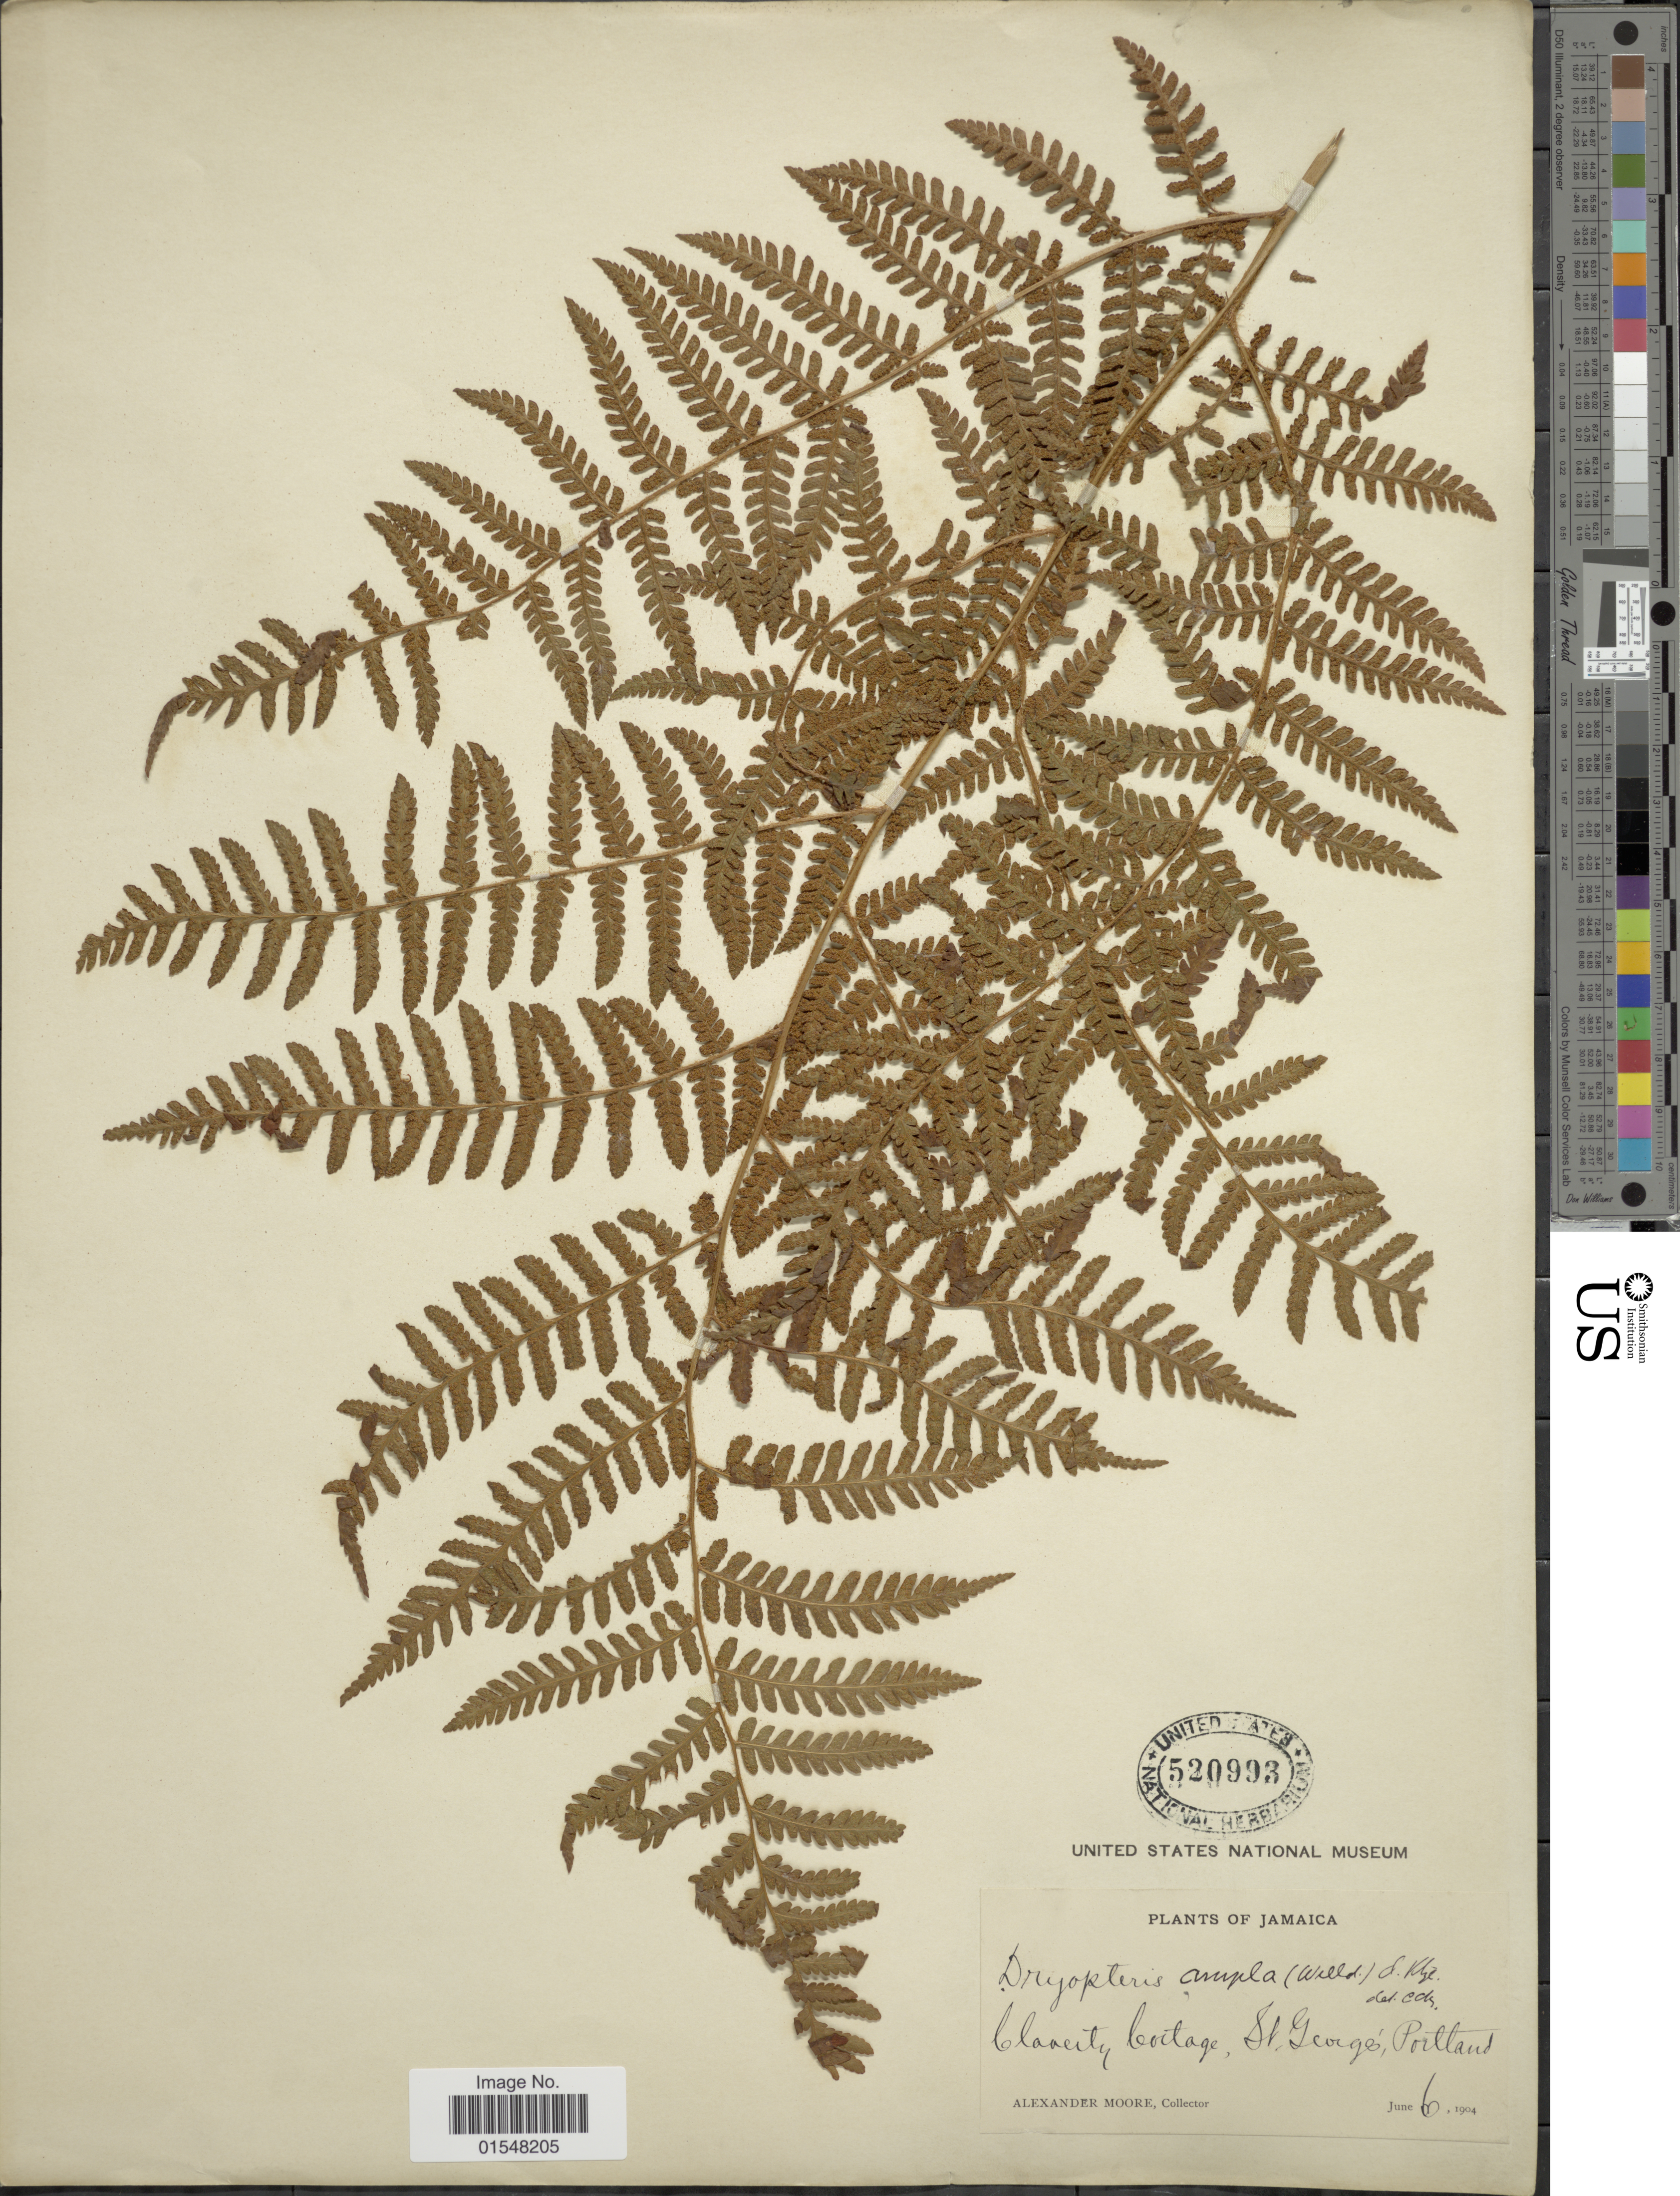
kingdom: Plantae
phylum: Tracheophyta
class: Polypodiopsida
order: Polypodiales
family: Dryopteridaceae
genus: Ctenitis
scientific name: Ctenitis sloanei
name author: (Poepp. ex Spreng.) C.V. Morton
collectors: A. Moore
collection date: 1904-06-06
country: Jamaica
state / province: Portland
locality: Claverty Cottage, St. George's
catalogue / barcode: US 520993